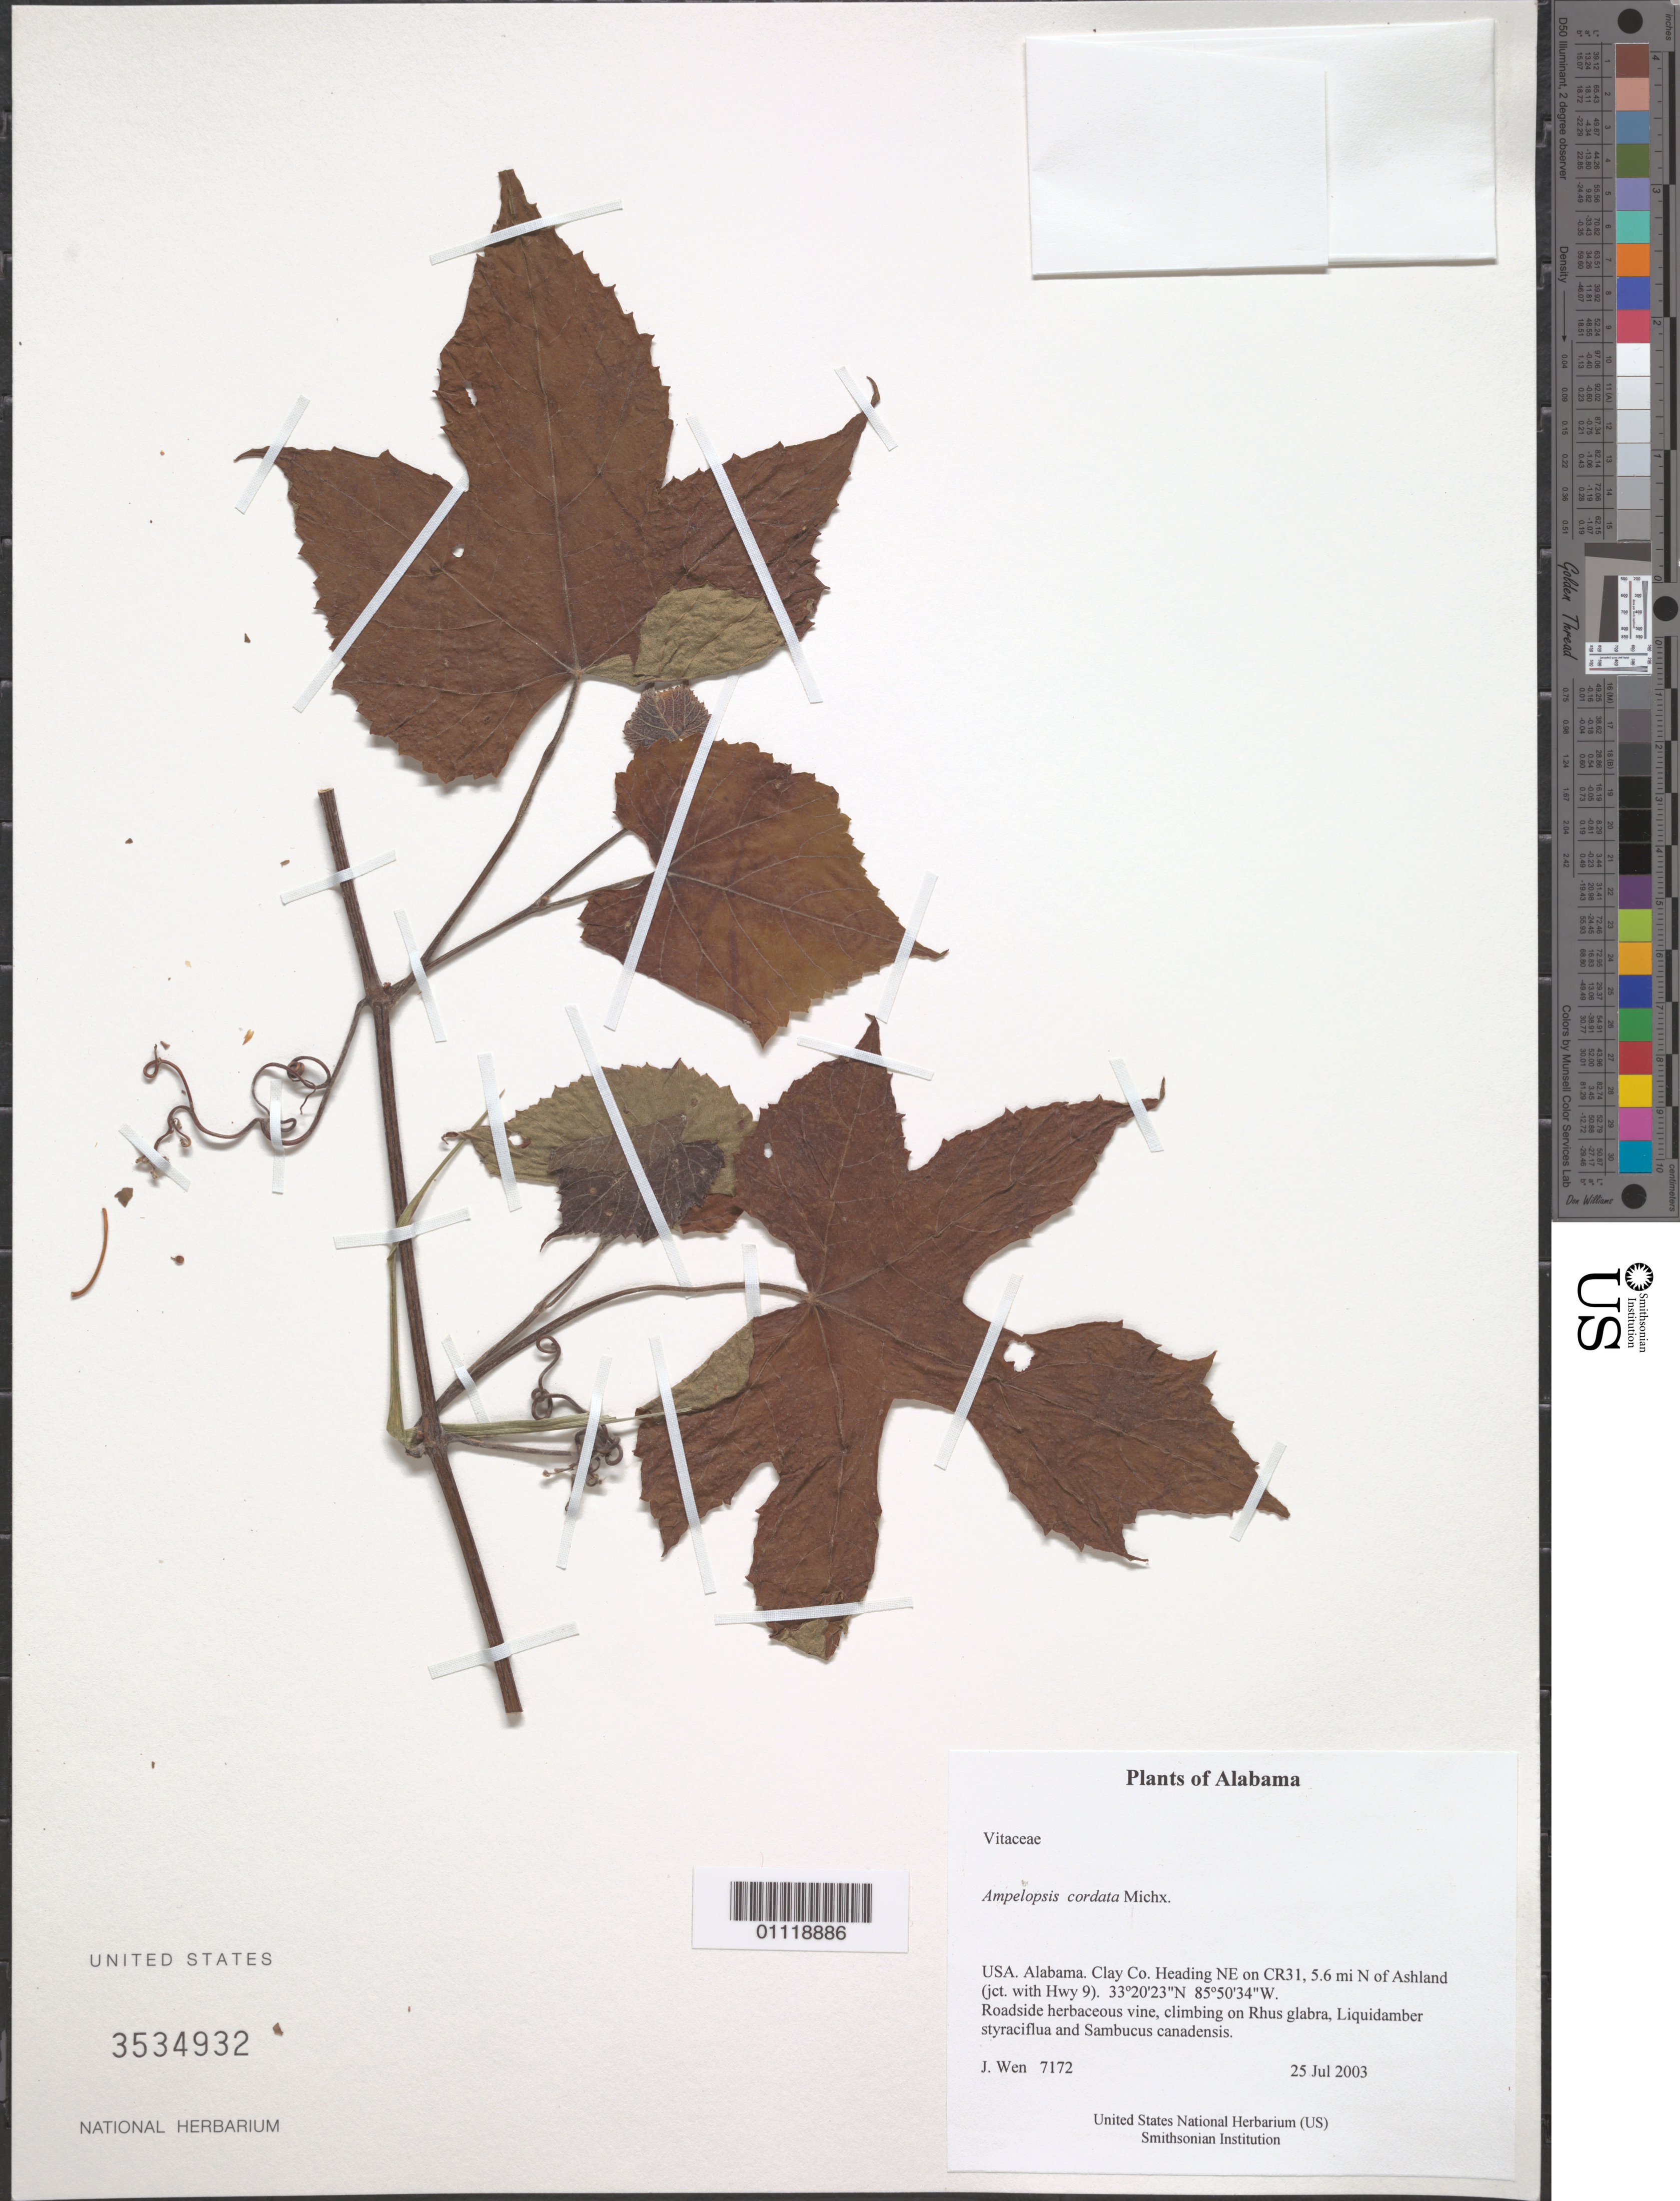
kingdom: Plantae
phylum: Tracheophyta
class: Magnoliopsida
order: Vitales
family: Vitaceae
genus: Ampelopsis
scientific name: Ampelopsis cordata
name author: Michx.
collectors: J. Wen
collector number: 7172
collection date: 2003-07-25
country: United States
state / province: Alabama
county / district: Clay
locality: Heading NE on CR31, 5.6 mi N of Ashland (jct with Hwy 9).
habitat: Roadside herbaceous vine, climbing on trees.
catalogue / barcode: US 3534932